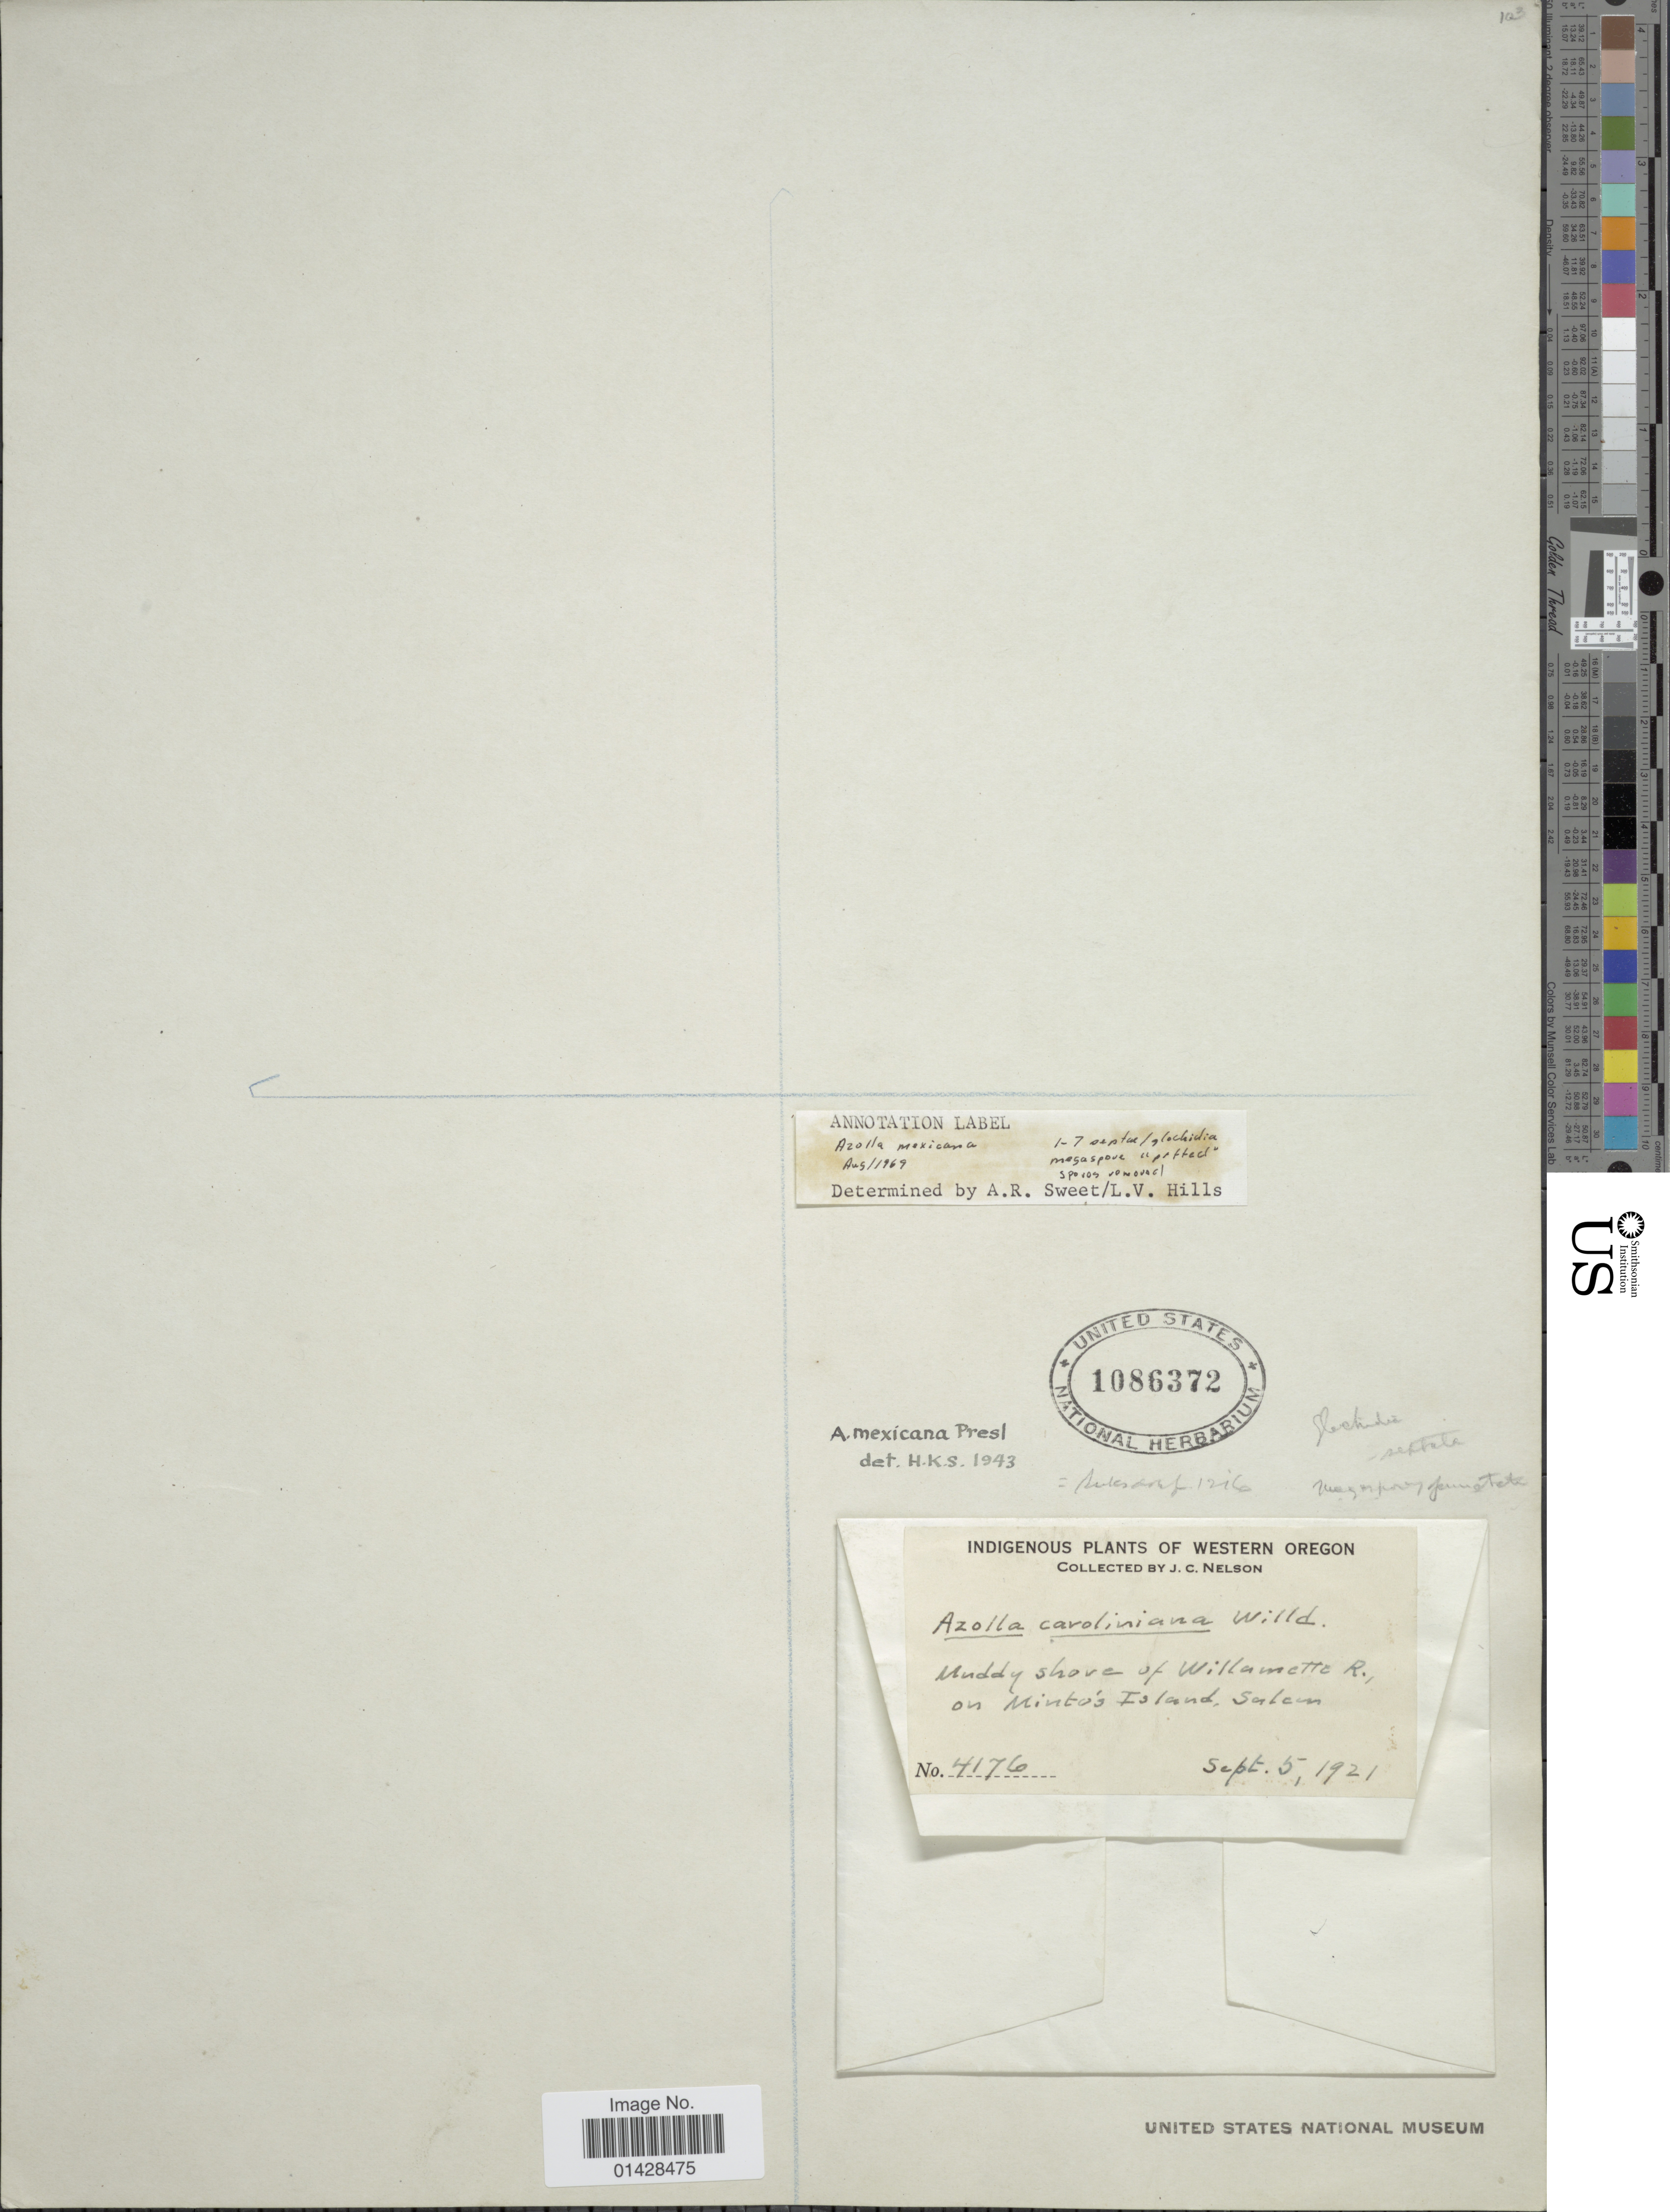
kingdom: Plantae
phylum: Tracheophyta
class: Polypodiopsida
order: Salviniales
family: Salviniaceae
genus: Azolla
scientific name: Azolla mexicana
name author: C. Presl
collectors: J. C. Nelson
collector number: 4176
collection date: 1921-09-05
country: United States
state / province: Oregon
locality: Western Oregon, Muddy shore of Williamette R., on Mintos Island, Salem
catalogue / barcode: US 1086372